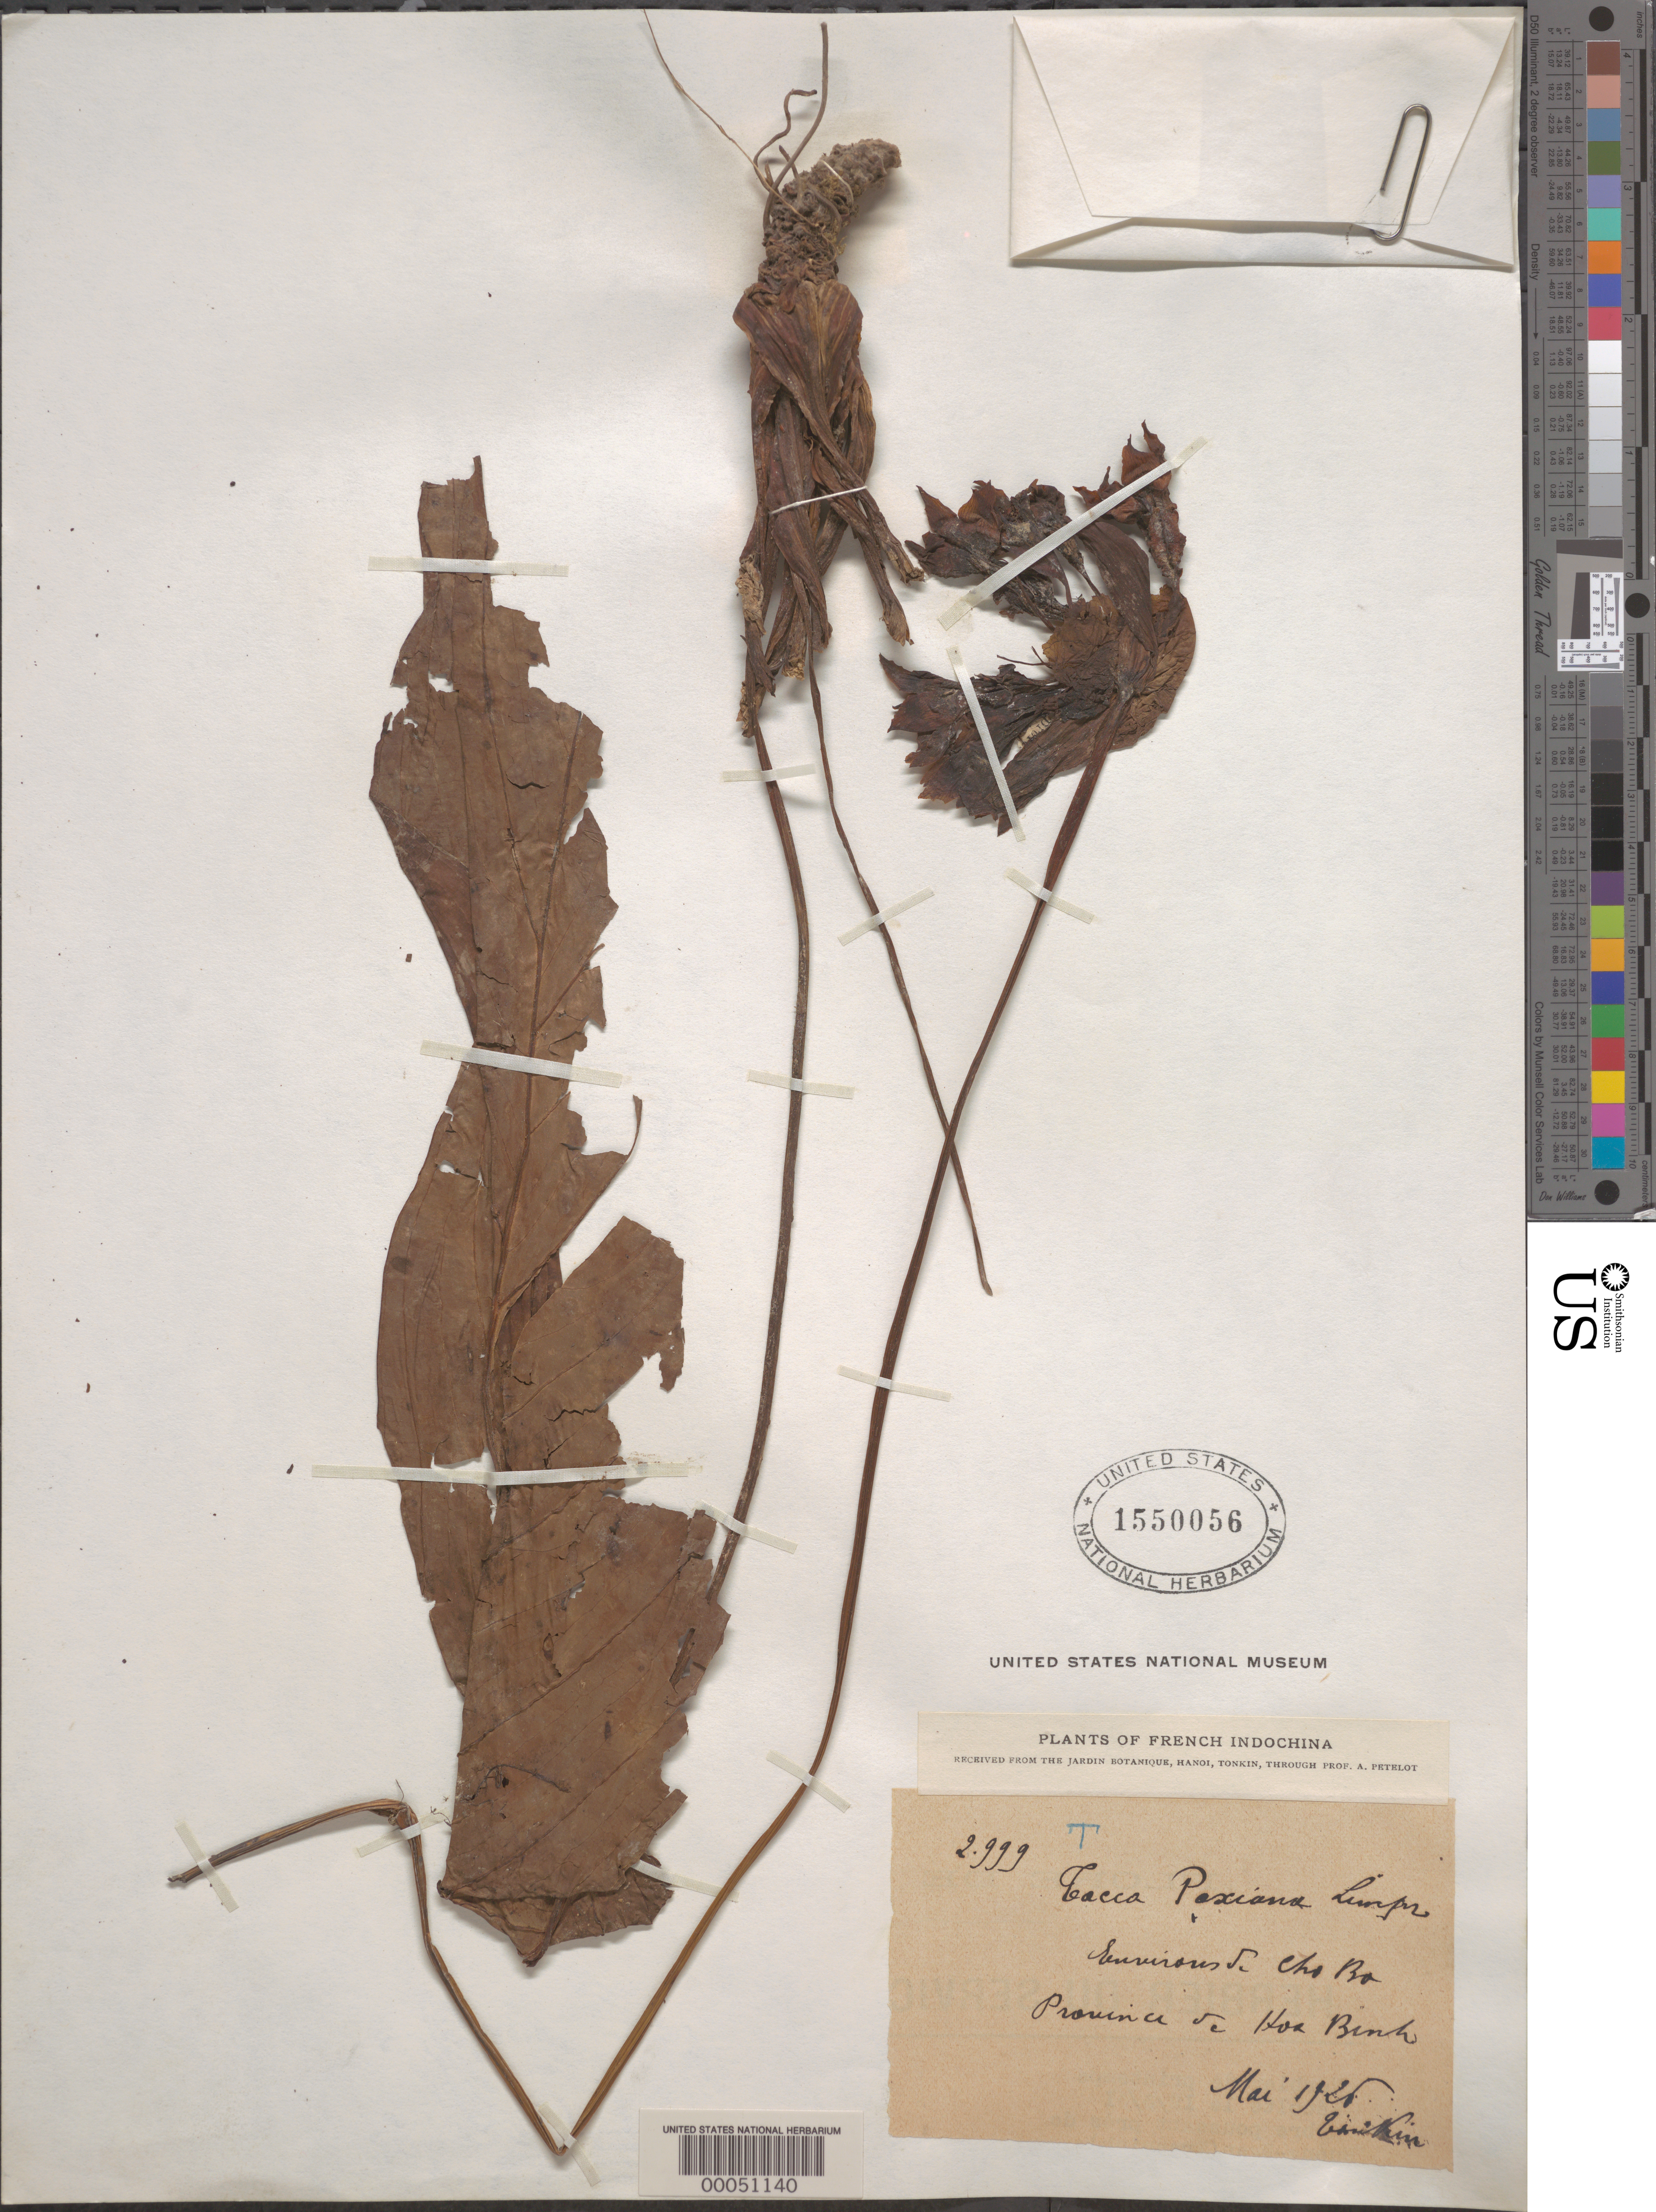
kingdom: Plantae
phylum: Tracheophyta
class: Liliopsida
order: Dioscoreales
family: Dioscoreaceae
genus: Tacca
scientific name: Tacca paxiana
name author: H. Limpr.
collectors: P. A. Pételot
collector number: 2999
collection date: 1926-05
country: Vietnam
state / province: Hoa Binh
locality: Environs de Cho Bo.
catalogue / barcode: US 1550056